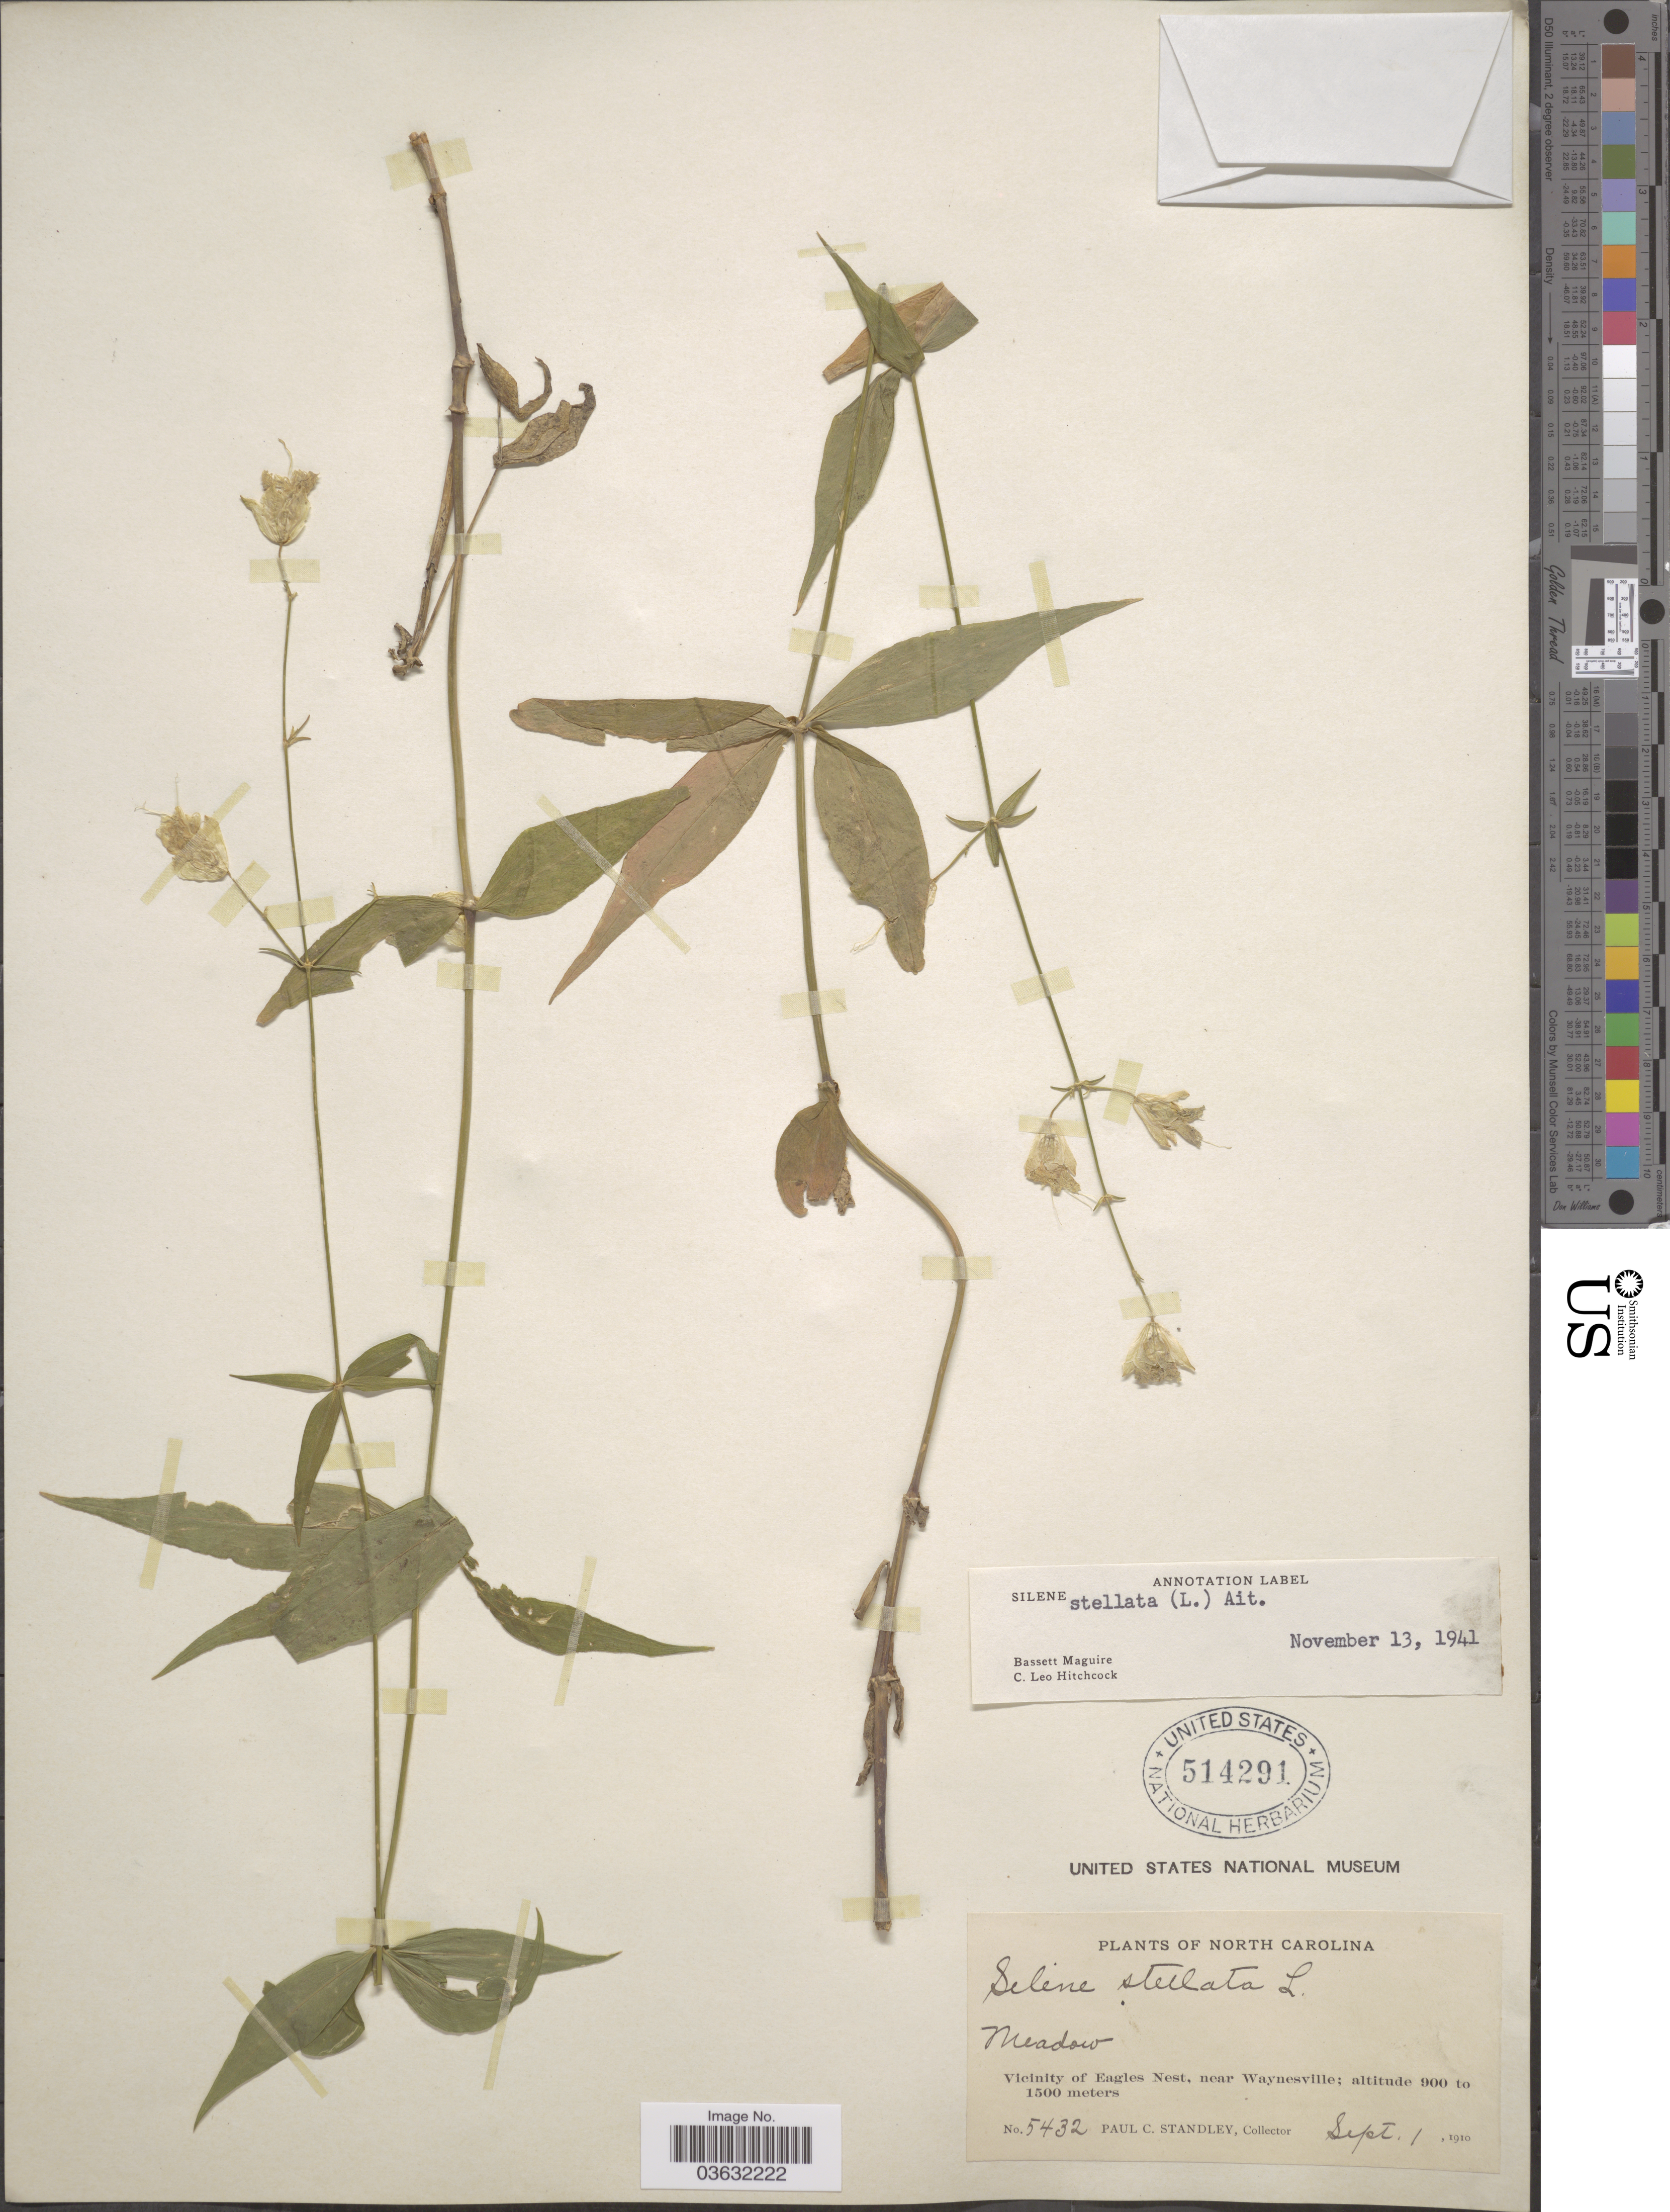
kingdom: Plantae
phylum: Tracheophyta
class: Magnoliopsida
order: Caryophyllales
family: Caryophyllaceae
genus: Silene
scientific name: Silene stellata var. stellata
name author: (L.) Coyte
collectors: P. C. Standley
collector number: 5432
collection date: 1910-09-01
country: United States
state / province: North Carolina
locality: Vicinity of Eagles Nest, near Waynesville.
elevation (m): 900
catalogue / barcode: US 514291